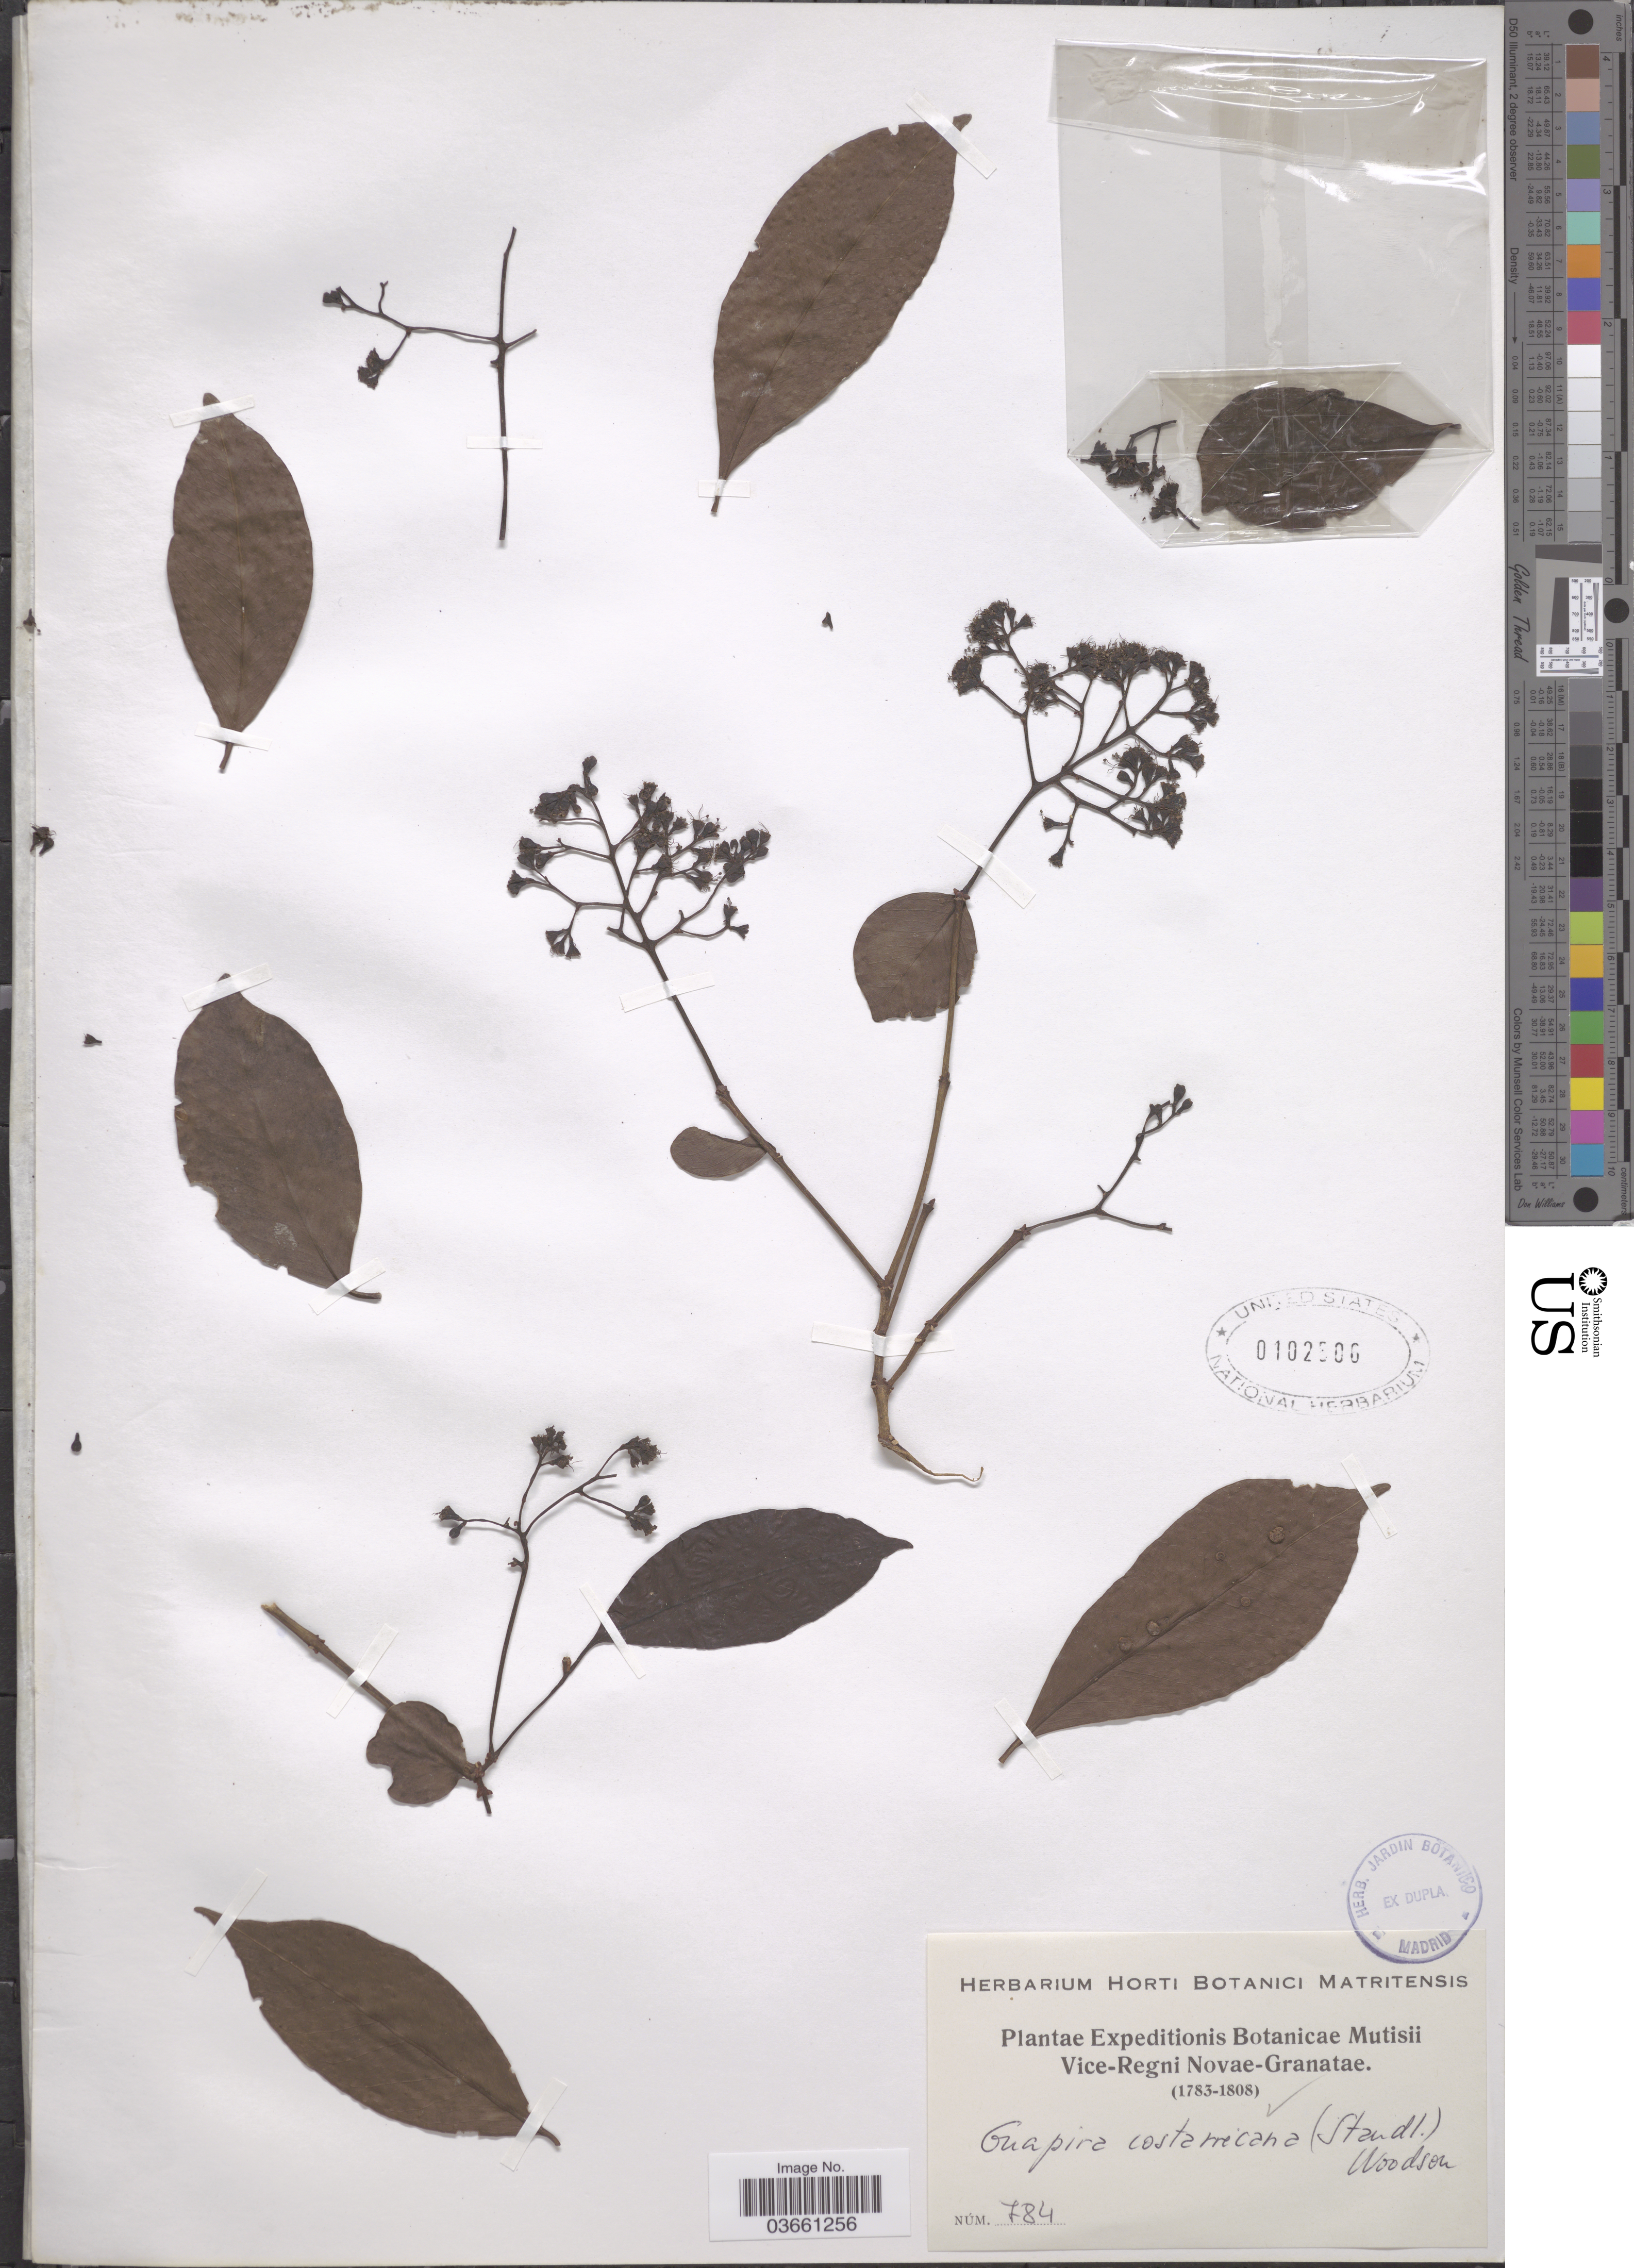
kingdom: Plantae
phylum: Tracheophyta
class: Magnoliopsida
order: Caryophyllales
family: Nyctaginaceae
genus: Guapira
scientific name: Guapira costaricana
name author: (Standl.) Woodson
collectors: Expeditions Botanicae Mutisii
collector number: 784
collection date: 1783/1808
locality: Vice-Regni Novae-Granatae.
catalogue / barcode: US 102506